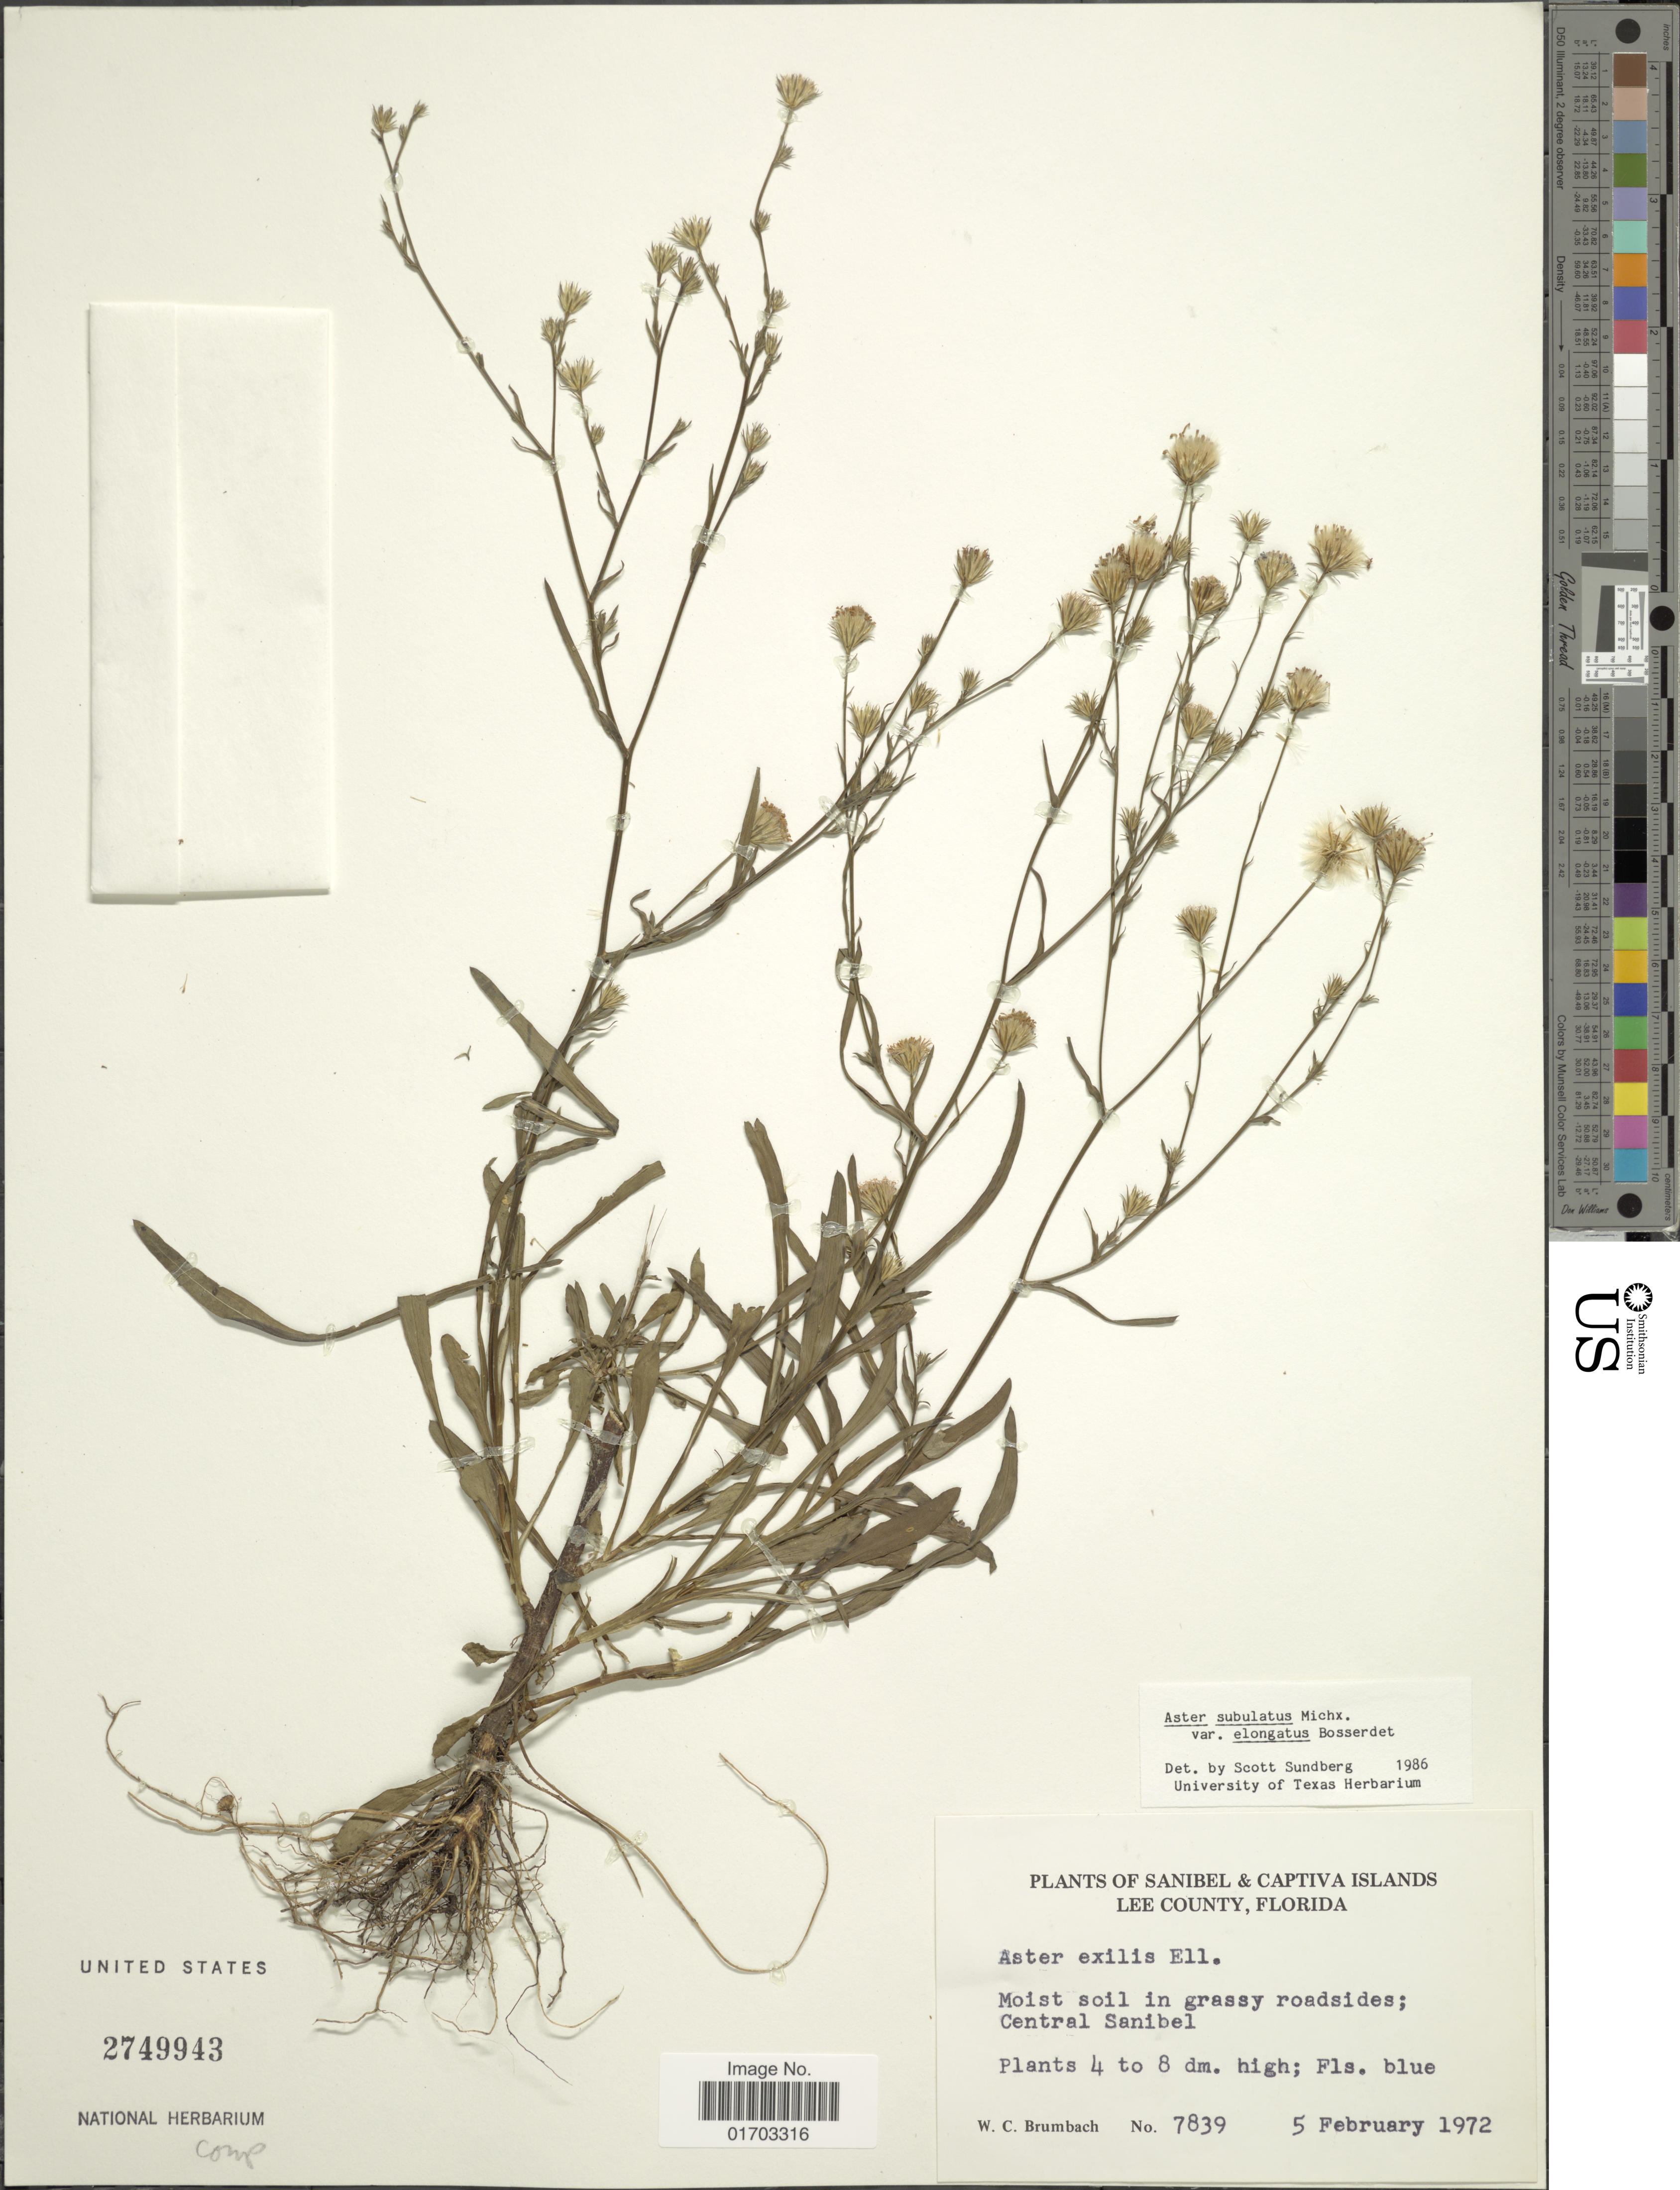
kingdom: Plantae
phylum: Tracheophyta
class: Magnoliopsida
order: Asterales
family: Asteraceae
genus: Symphyotrichum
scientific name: Symphyotrichum bahamense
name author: (Britton) G.L. Nesom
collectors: W. C. Brumbach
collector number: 7839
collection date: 1972-02-05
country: United States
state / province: Florida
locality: Sanibel & Captiva Islands, Lee County, in grassty roadsides, Central Sanibel.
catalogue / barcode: US 2749943